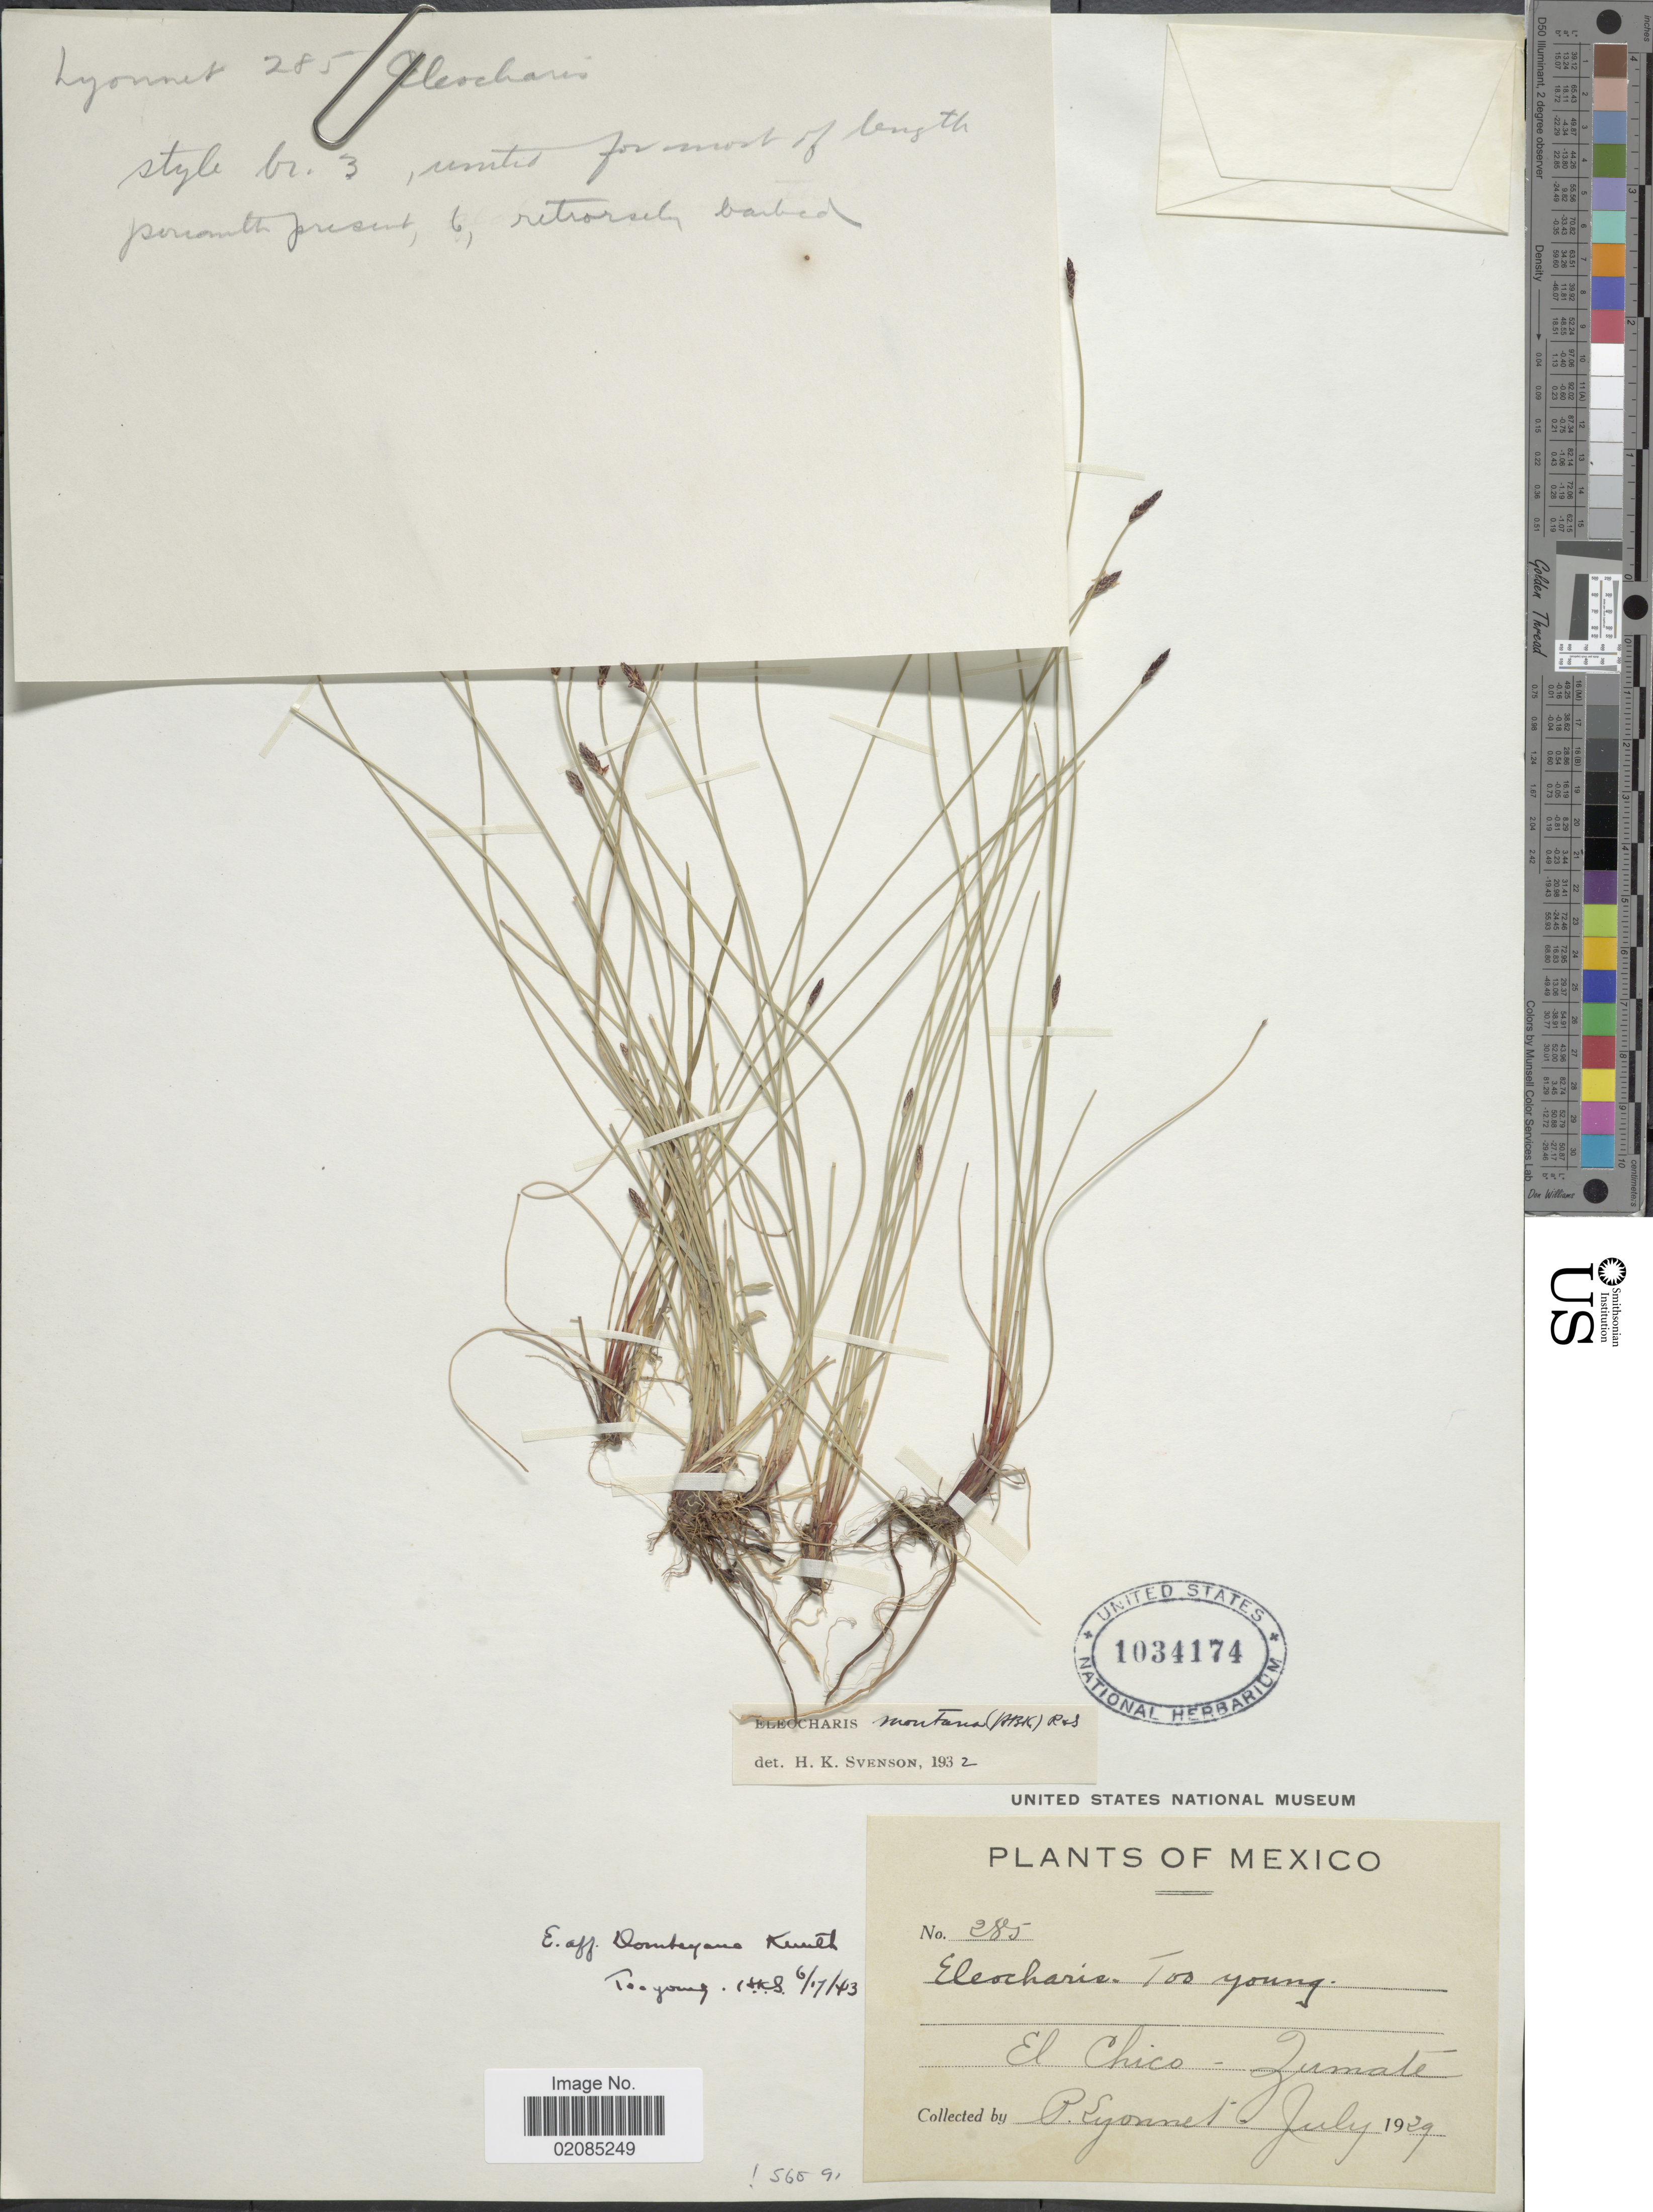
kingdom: Plantae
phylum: Tracheophyta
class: Liliopsida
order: Poales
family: Cyperaceae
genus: Eleocharis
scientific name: Eleocharis dombeyana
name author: Kunth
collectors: P. Lyonnet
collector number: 285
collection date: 1929-07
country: Mexico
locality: El Chico- Zumate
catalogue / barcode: US 1034174